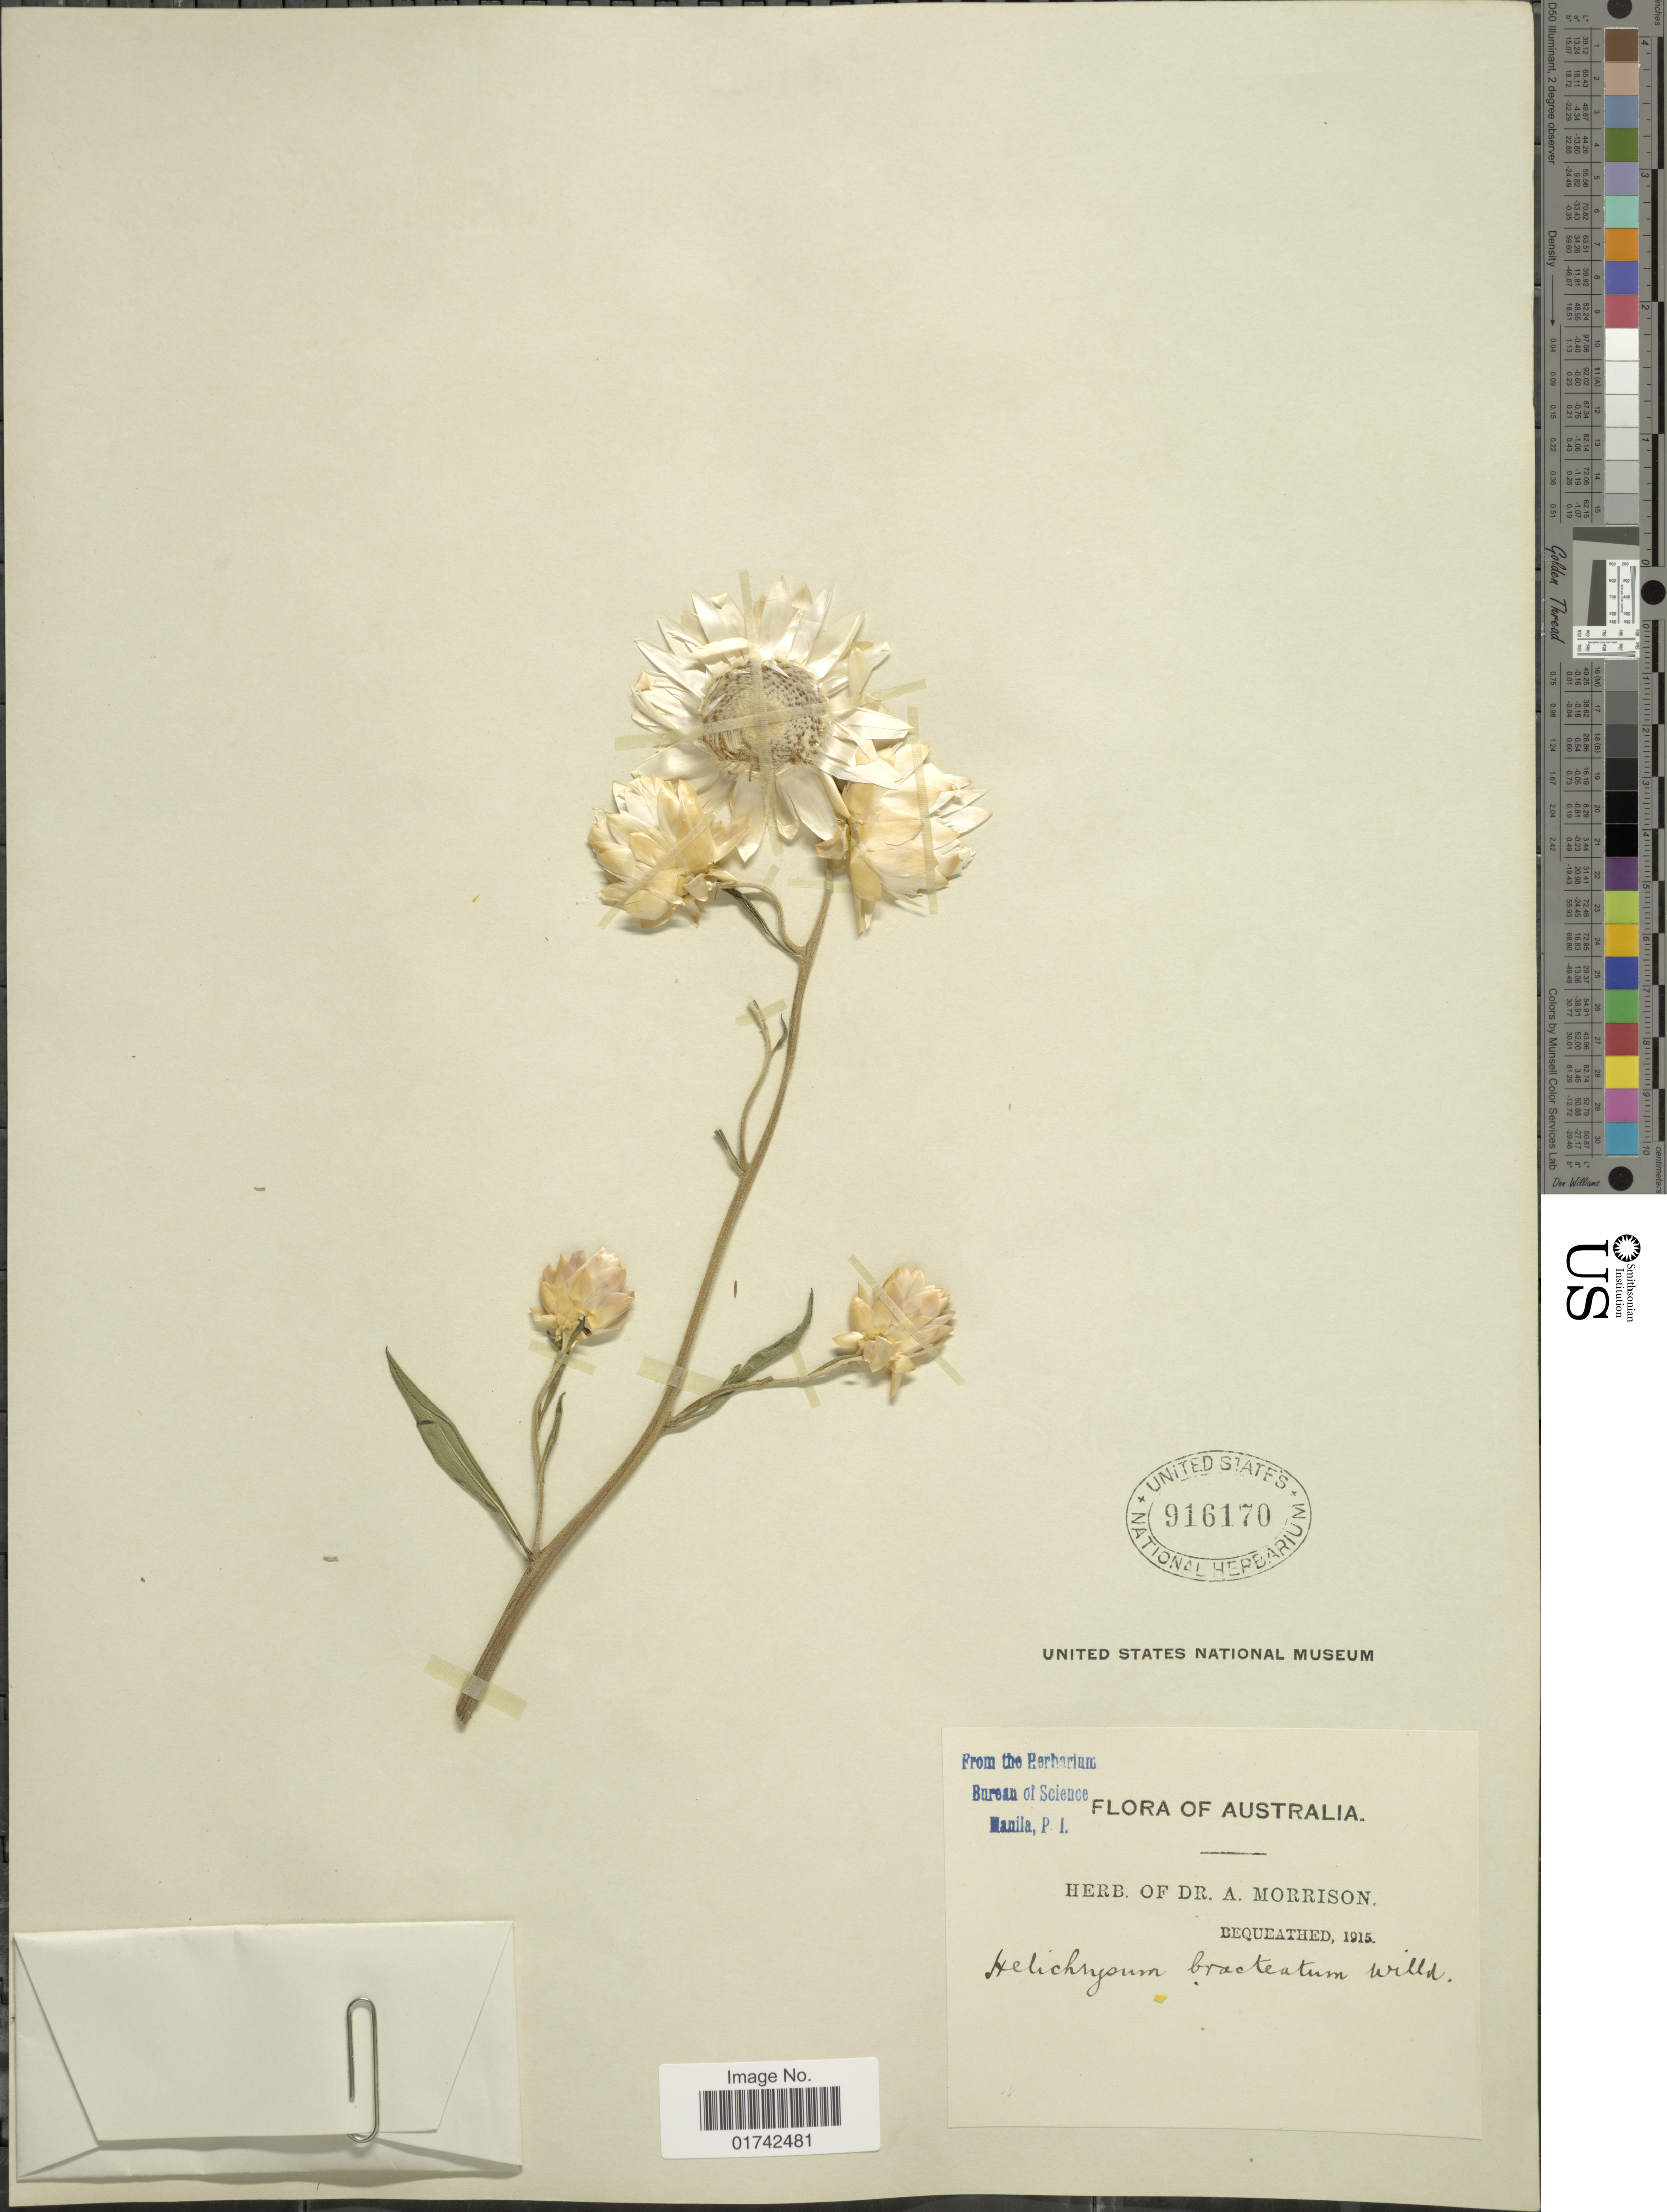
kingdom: Plantae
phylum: Tracheophyta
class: Magnoliopsida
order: Asterales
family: Asteraceae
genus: Helichrysum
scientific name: Helichrysum bracteatum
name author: (Vent.) Haw.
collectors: ex herb. Dr. A. Morrison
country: Australia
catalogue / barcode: US 916170